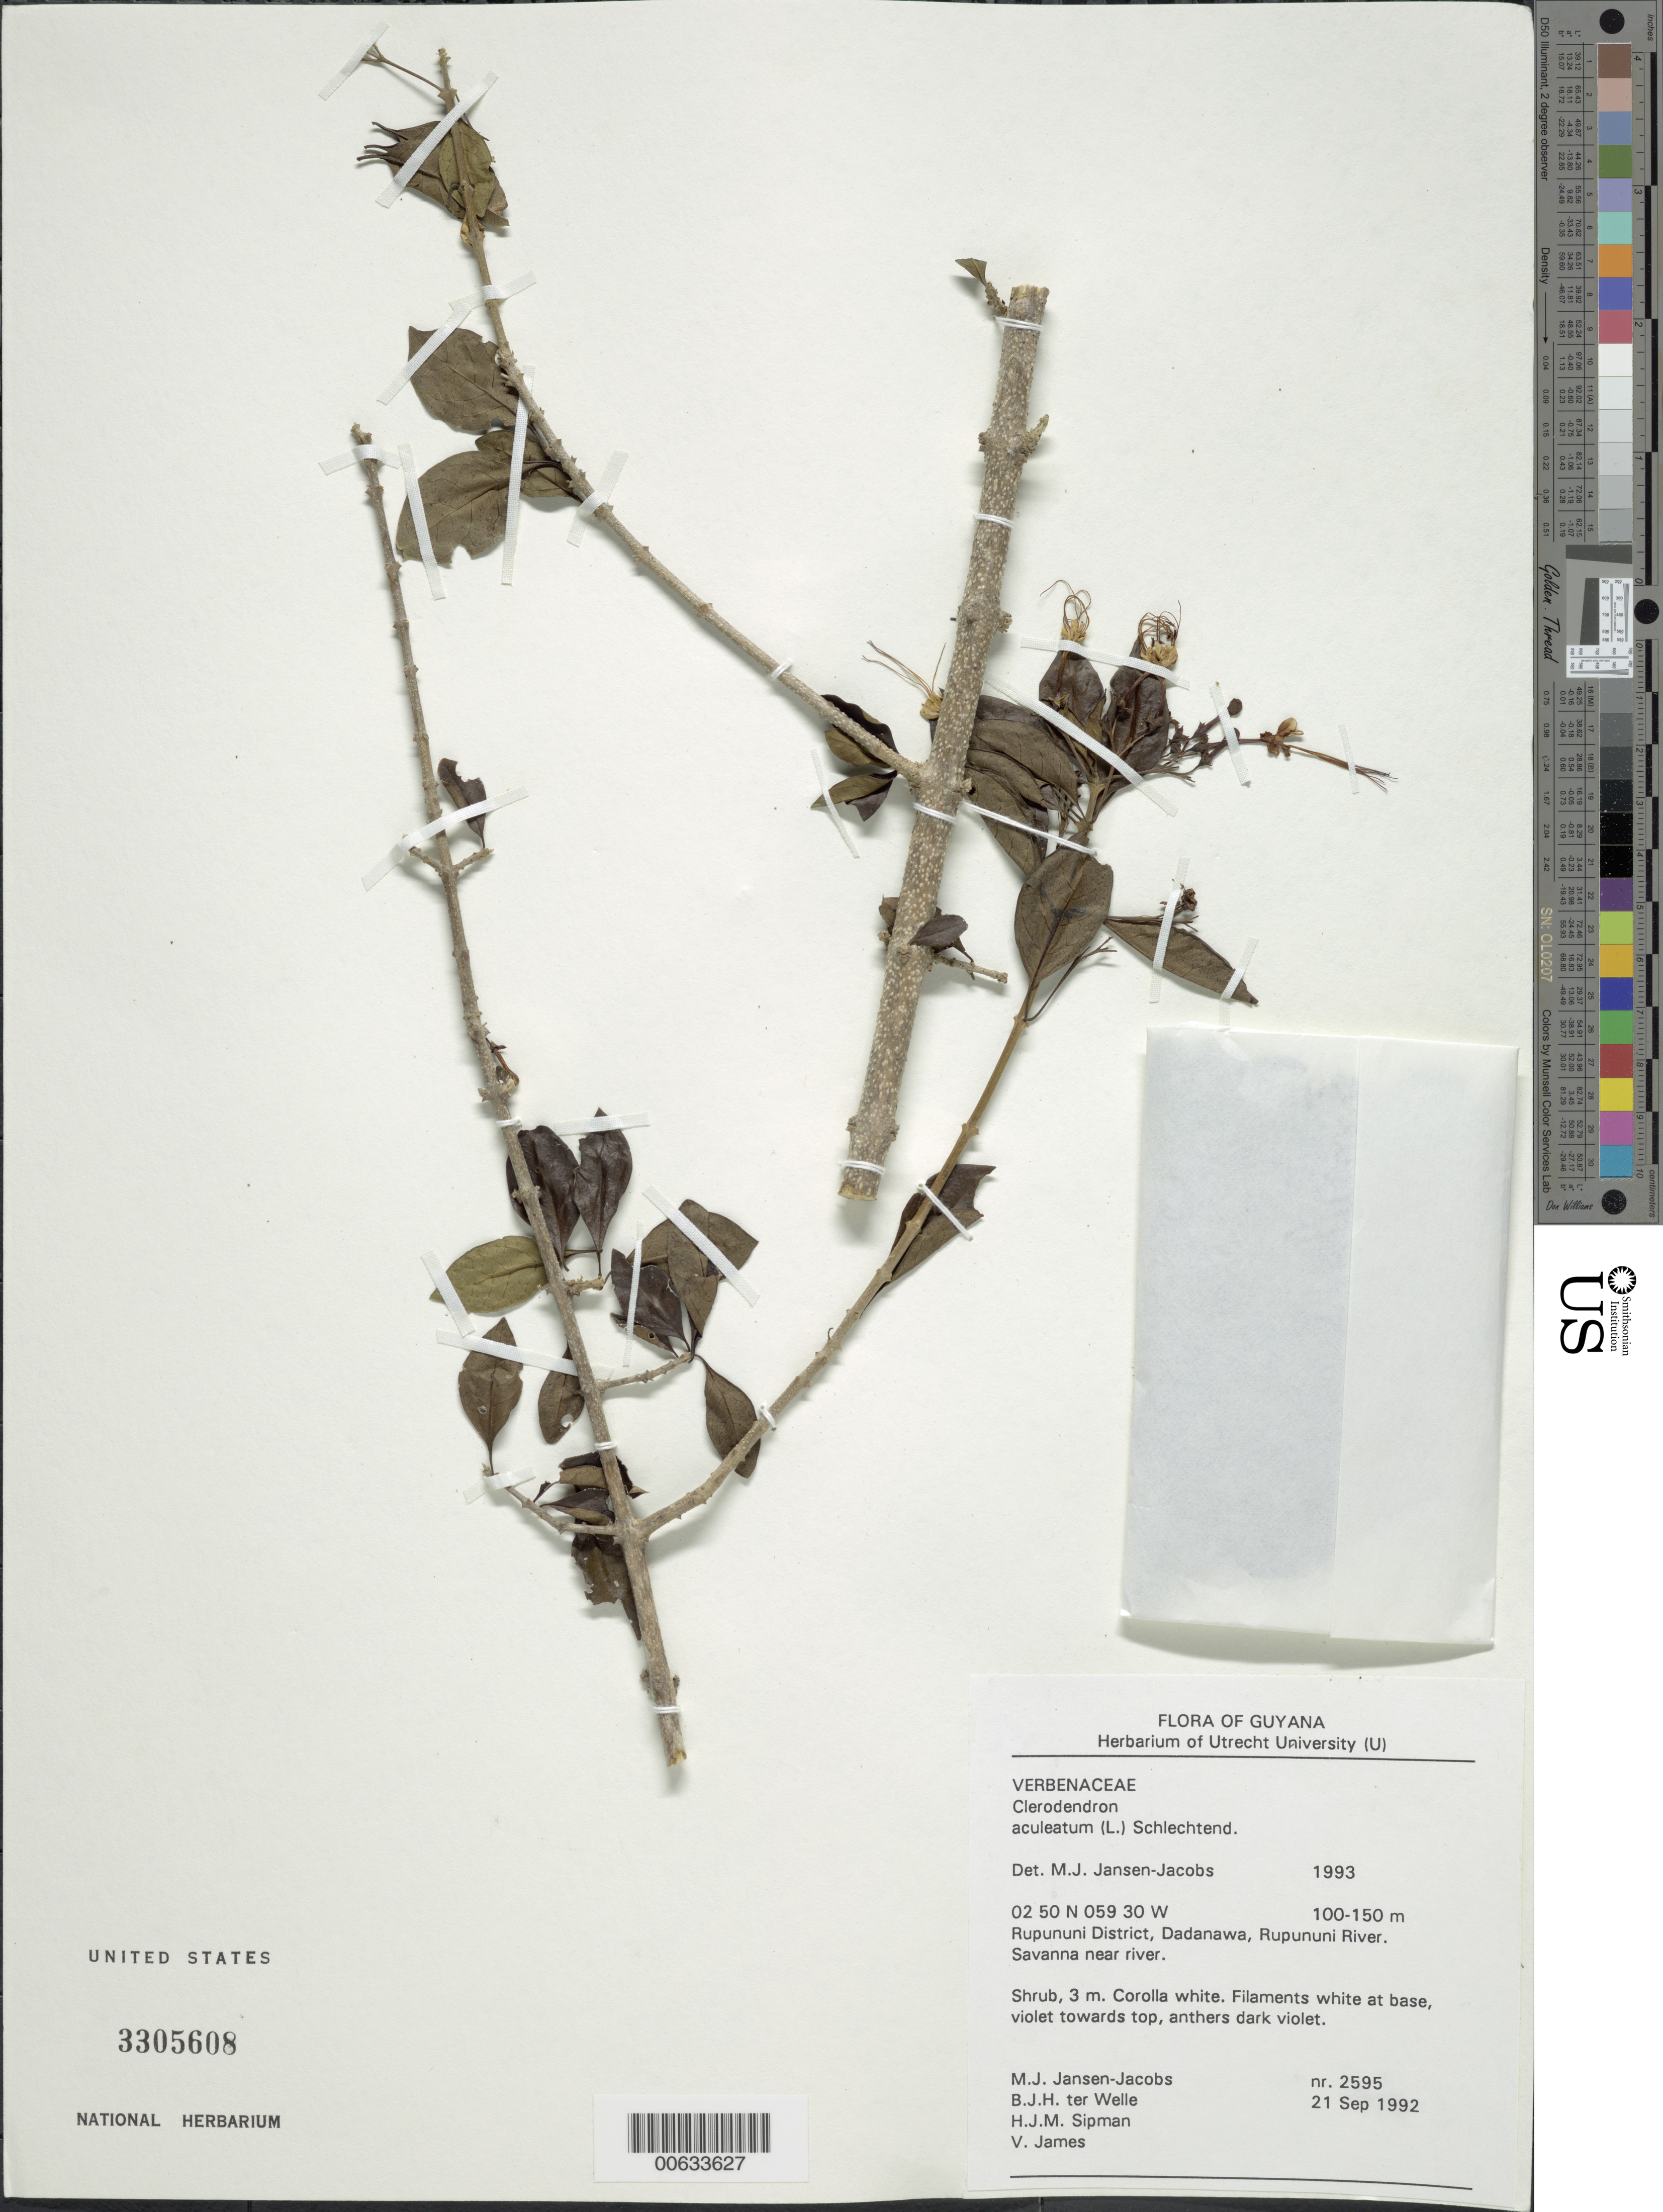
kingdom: Plantae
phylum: Tracheophyta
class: Magnoliopsida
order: Lamiales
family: Lamiaceae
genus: Clerodendrum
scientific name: Clerodendrum aculeatum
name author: (L.) Schltdl.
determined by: Jansen-Jacobs, M. J., (U), Nationaal Herbarium Nederland, Utrecht University branch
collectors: M. J. Jansen-Jacobs, B. Welle, H. J. M. Sipman & V. James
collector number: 2595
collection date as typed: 21-Sep-92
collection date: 1992-09-21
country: Guyana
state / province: U. Takutu-U. Essequibo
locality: Arakwai, 6 km S of Dadanawa, Rupununi District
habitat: Savanna near river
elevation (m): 100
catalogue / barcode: US 330508